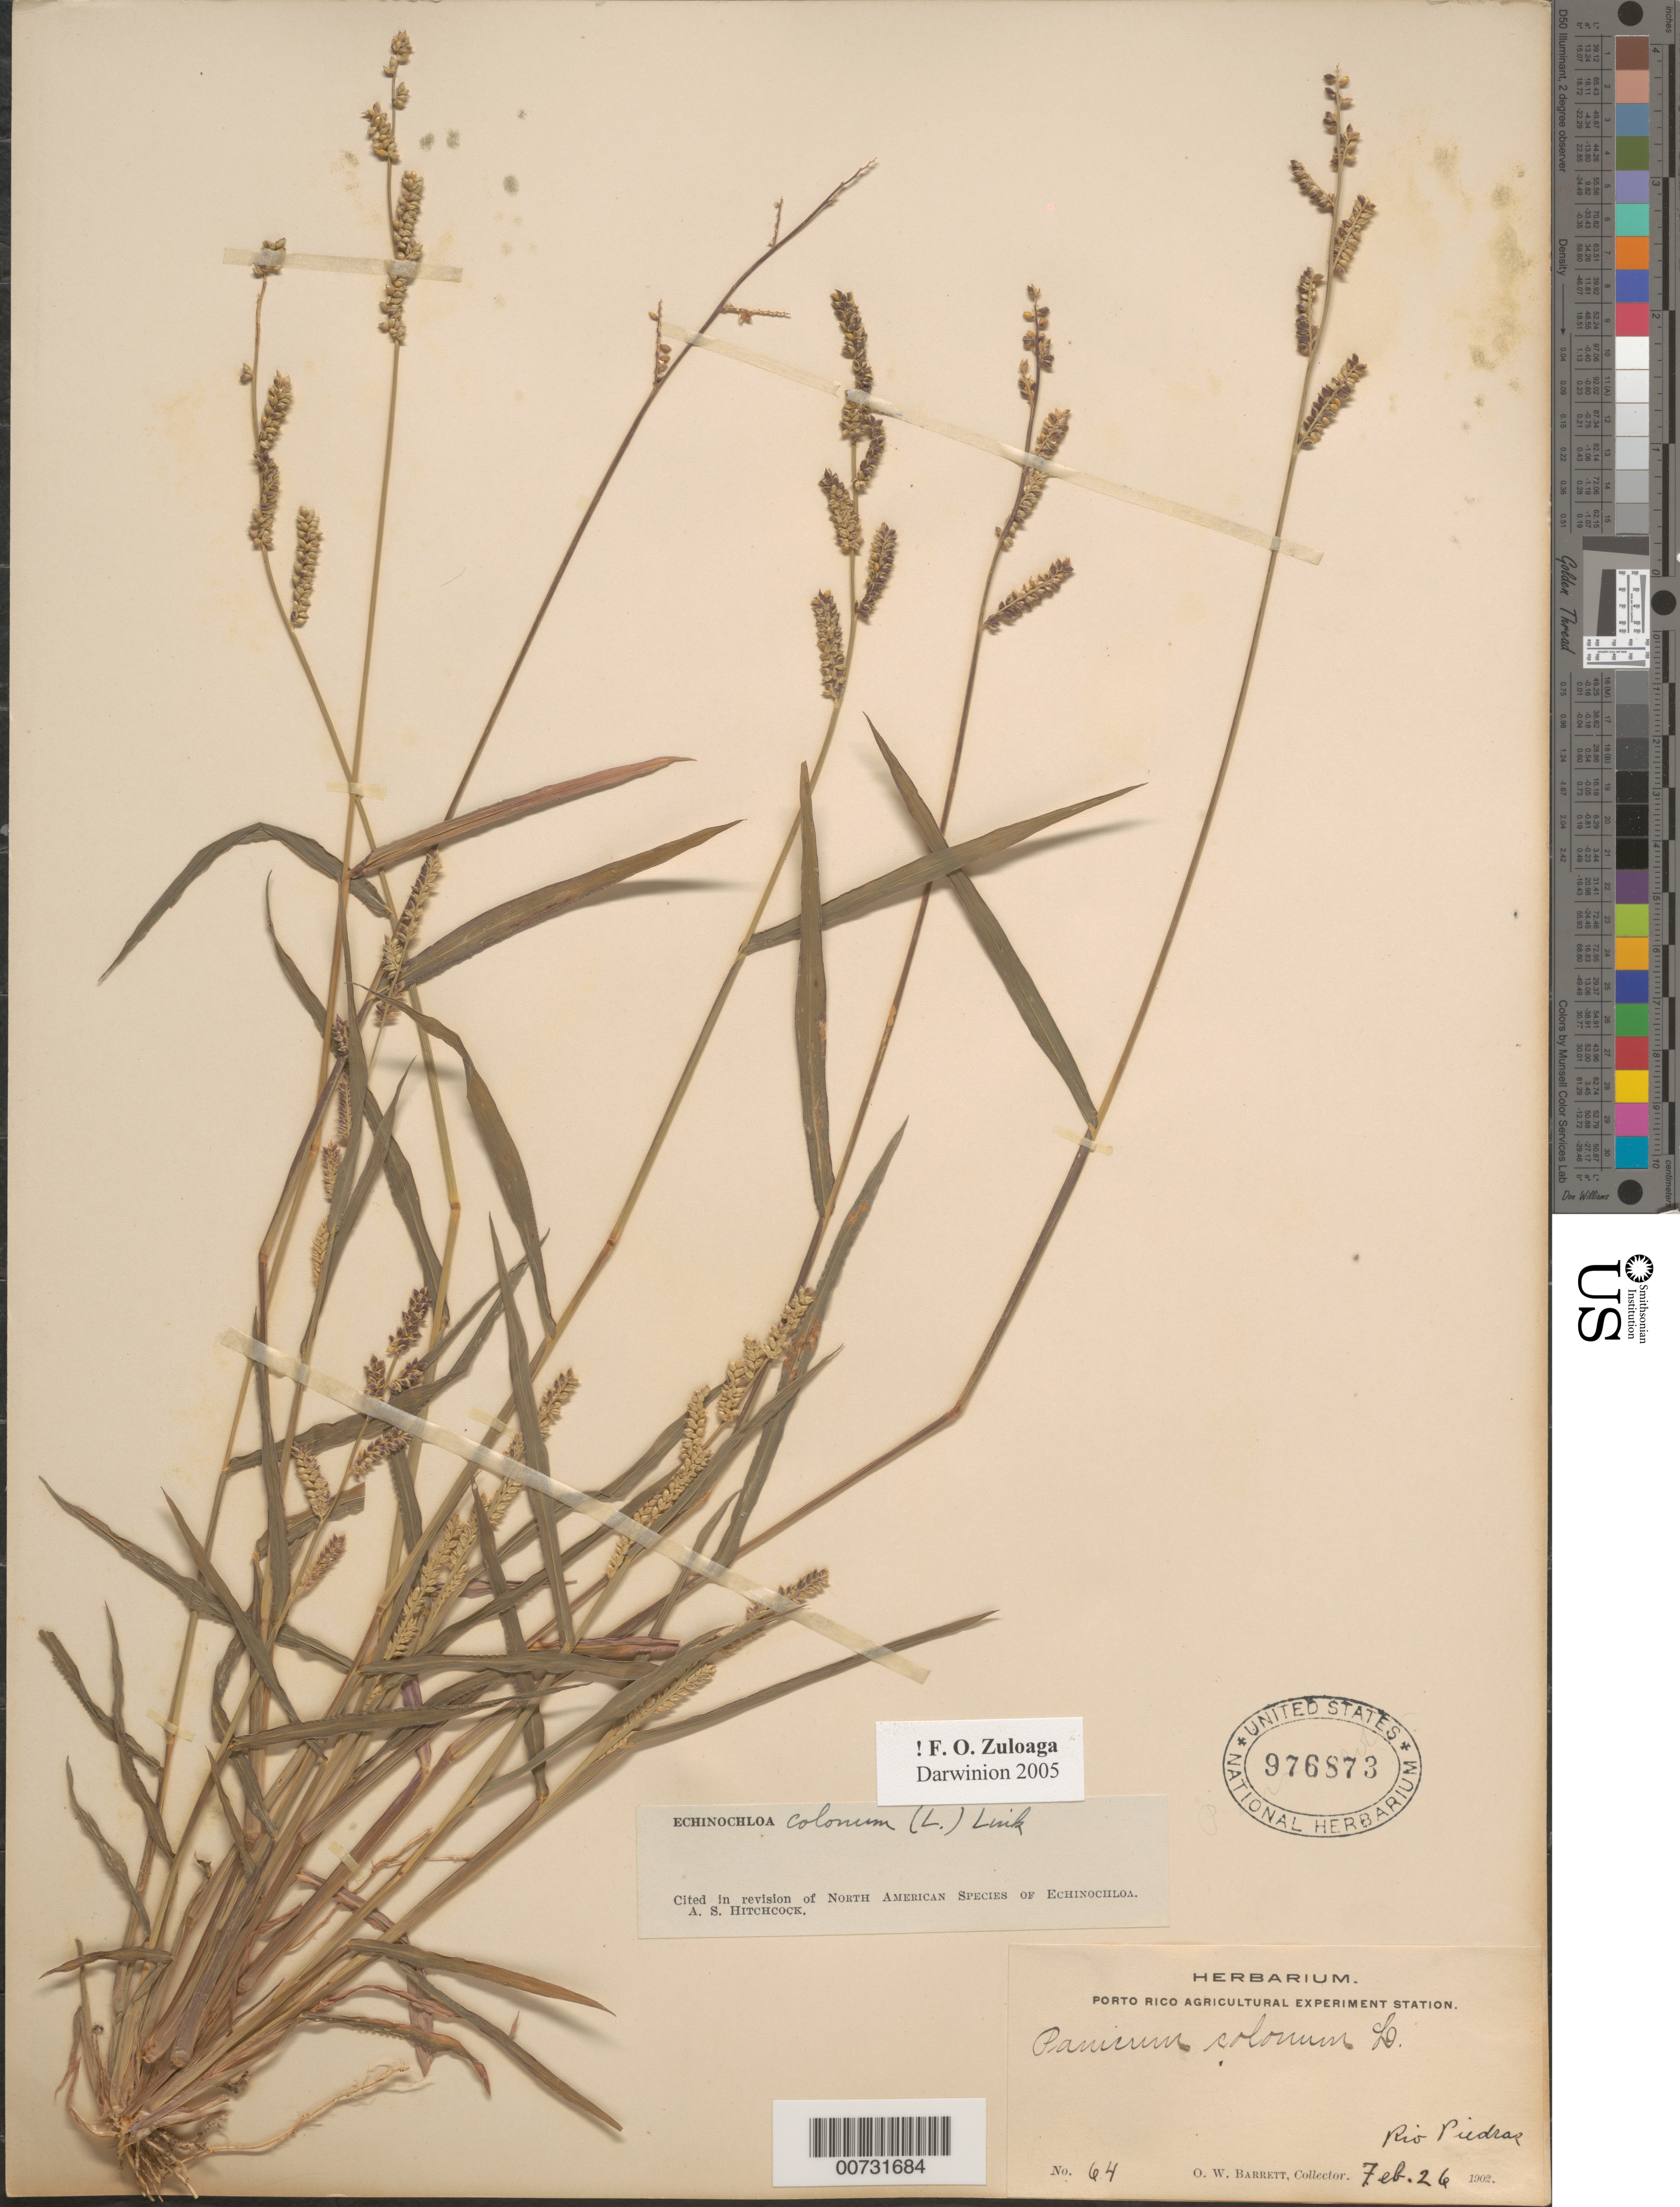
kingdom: Plantae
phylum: Tracheophyta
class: Liliopsida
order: Poales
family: Poaceae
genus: Echinochloa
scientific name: Echinochloa colona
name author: (L.) Link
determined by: Hitchcock, Albert S.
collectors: O. Barrett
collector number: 64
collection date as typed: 26 Feb 1902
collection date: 1902-02-26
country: Puerto Rico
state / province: San Juan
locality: Río Piedras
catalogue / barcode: US 976873